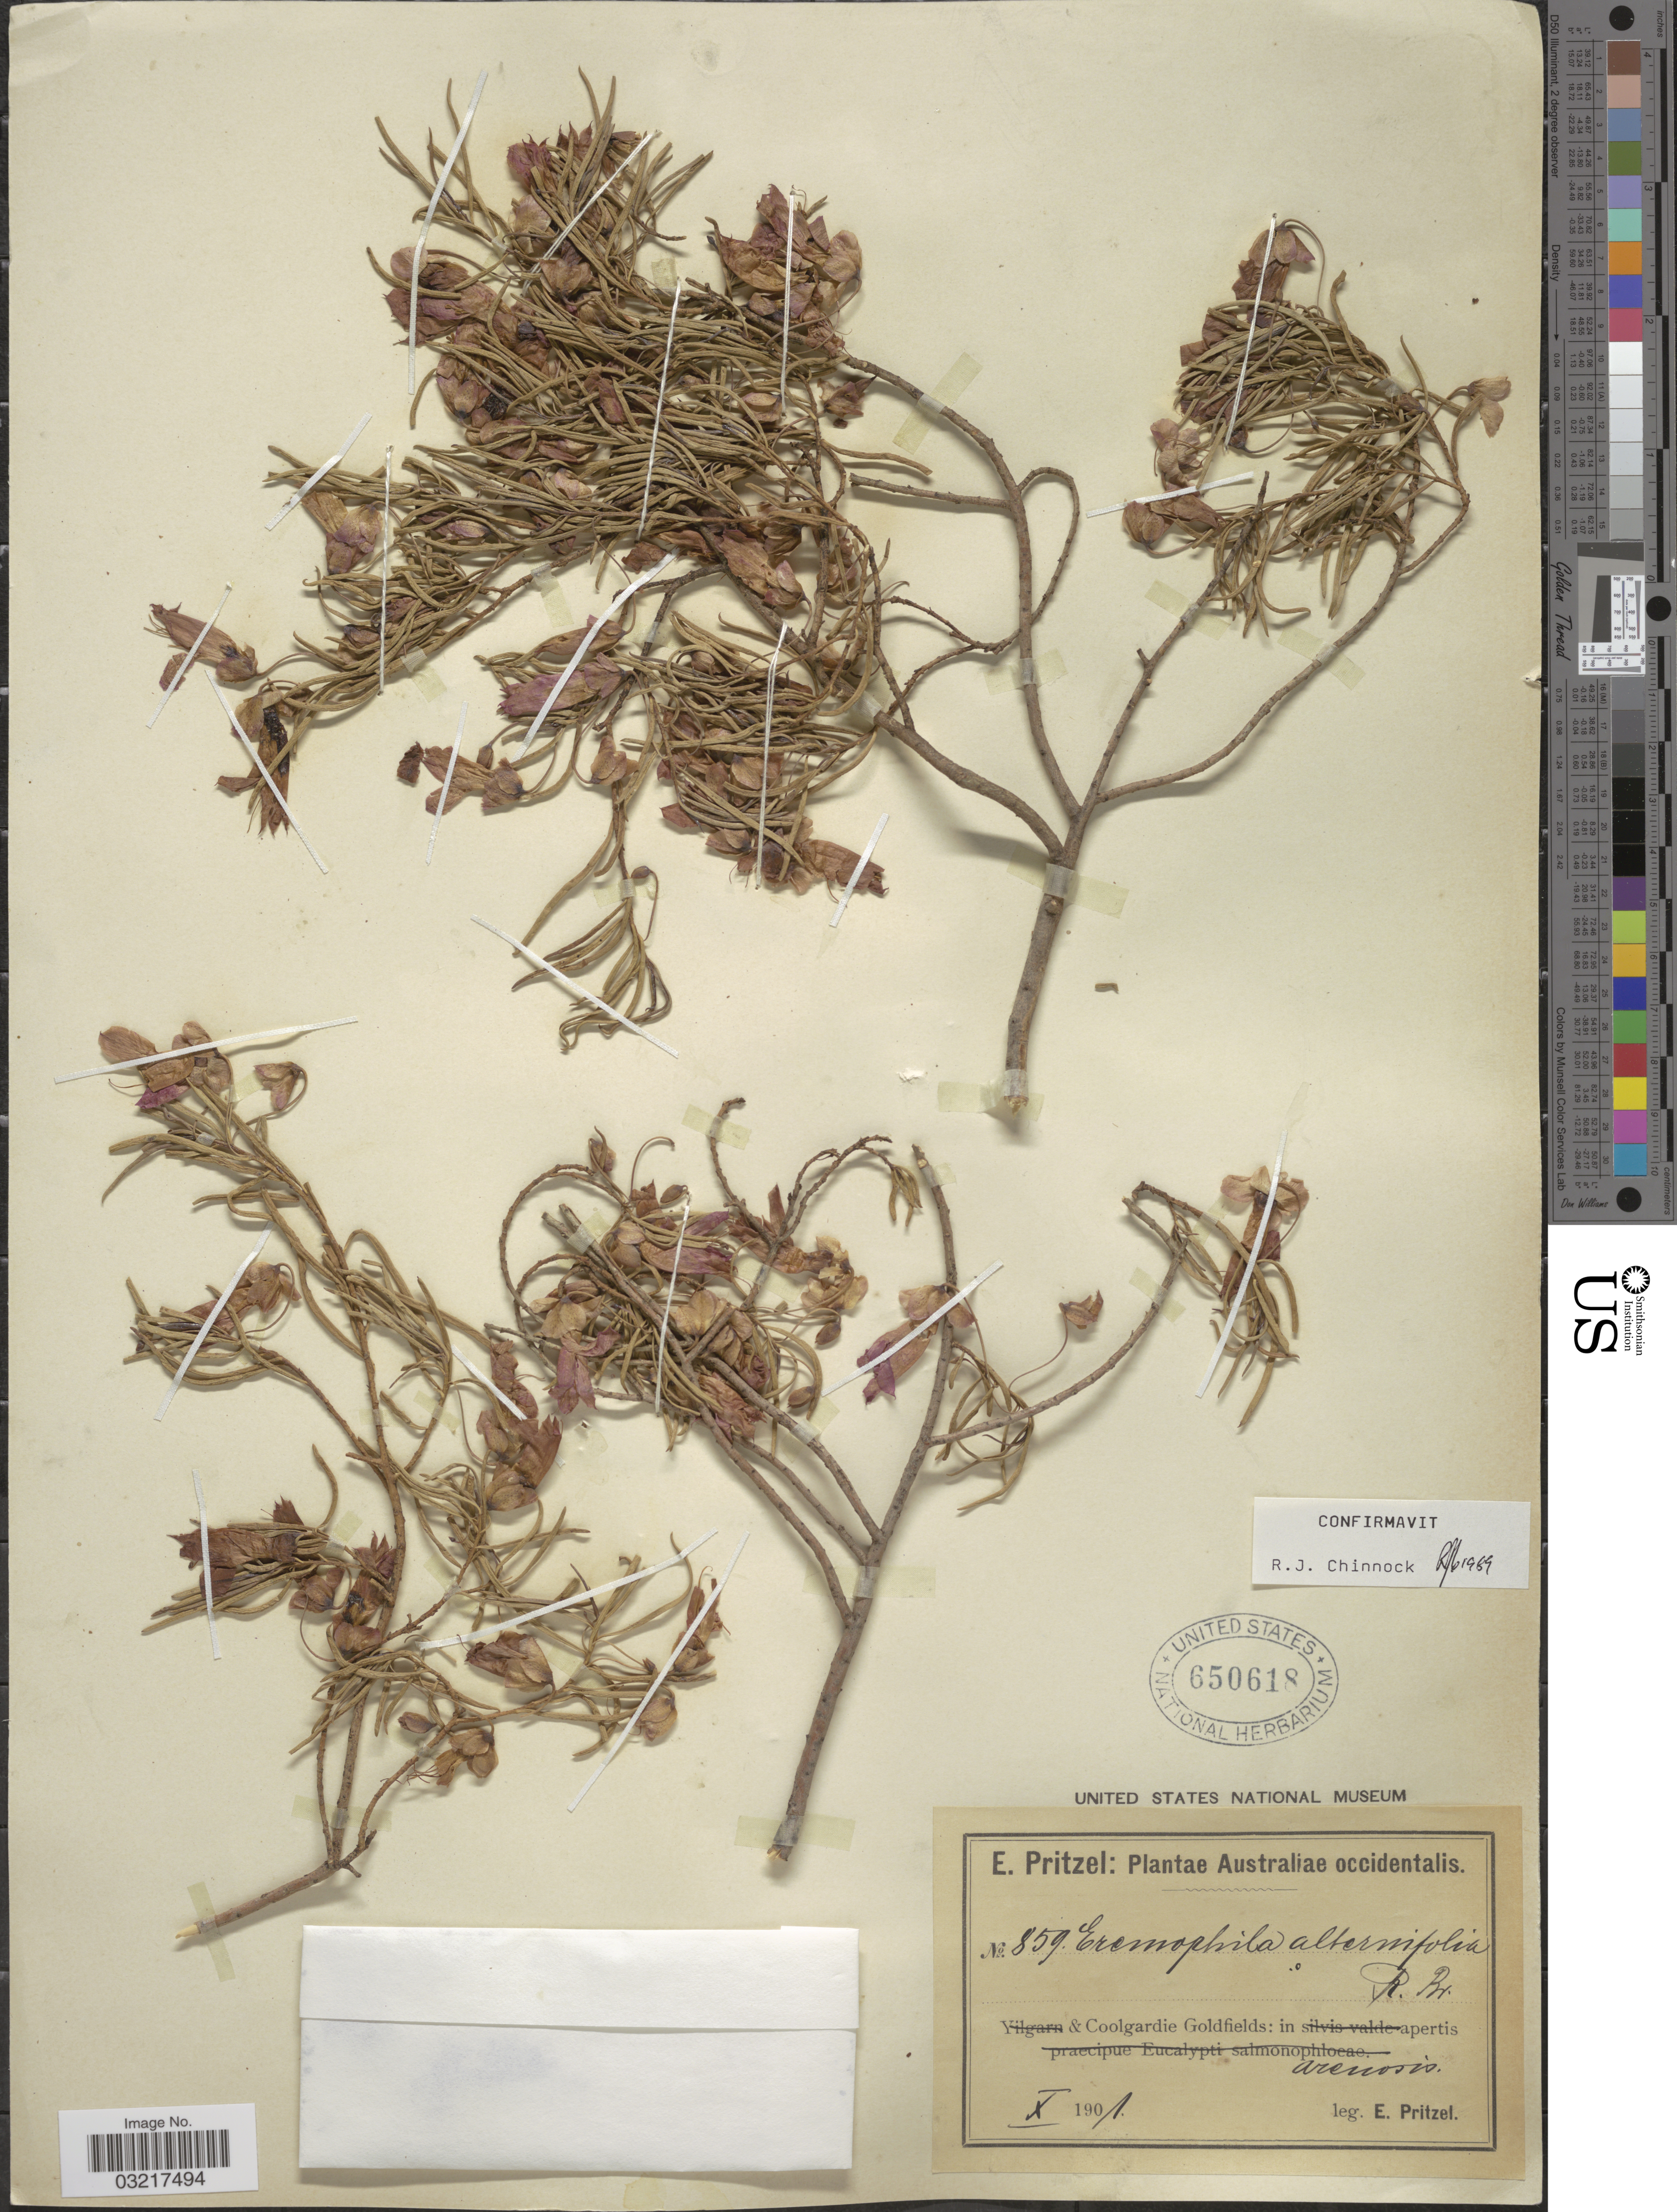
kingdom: Plantae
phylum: Tracheophyta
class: Magnoliopsida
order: Lamiales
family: Scrophulariaceae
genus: Eremophila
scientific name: Eremophila alternifolia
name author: R. Br.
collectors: E. G. Pritzel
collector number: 859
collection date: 1901-10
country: Australia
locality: Australiae occidentalis. Coolgardie Goldfields.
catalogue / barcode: US 650618